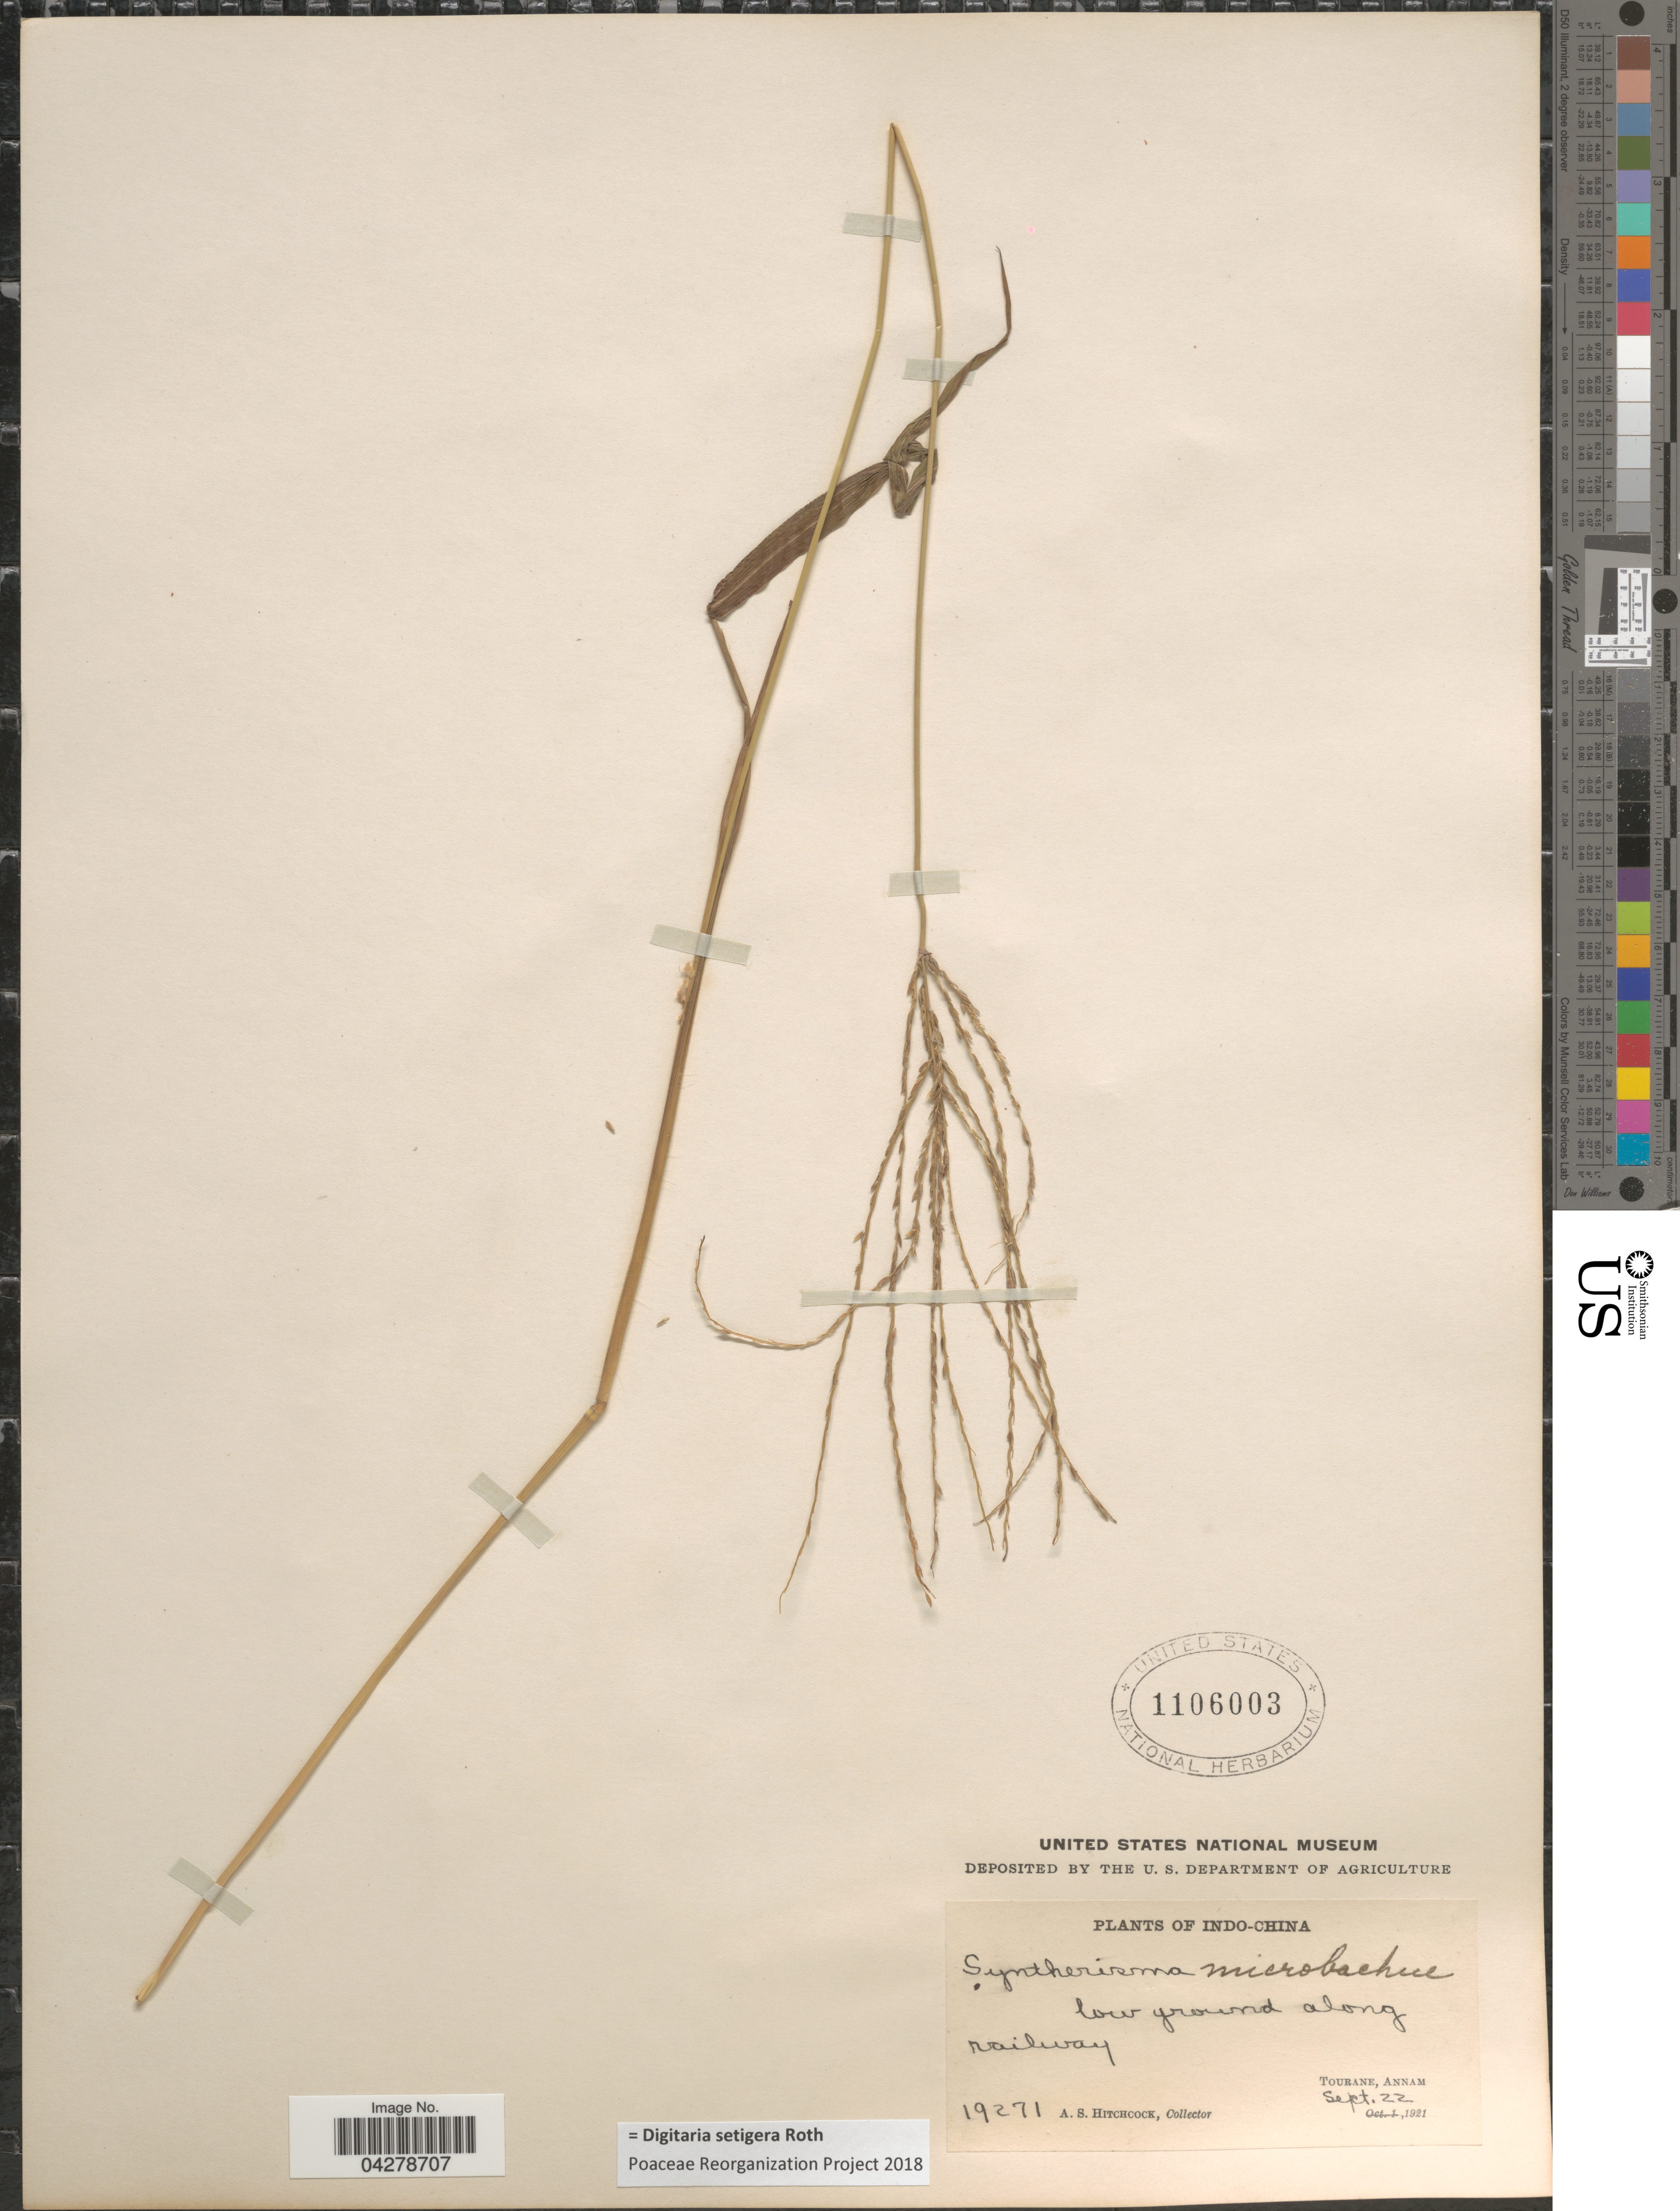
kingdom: Plantae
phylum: Tracheophyta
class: Liliopsida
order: Poales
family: Poaceae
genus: Digitaria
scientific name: Digitaria setigera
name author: Roth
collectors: A. S. Hitchcock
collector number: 19271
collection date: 1921-09-22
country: Vietnam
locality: Low ground along railway. Tourane, Annam.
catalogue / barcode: US 1106003